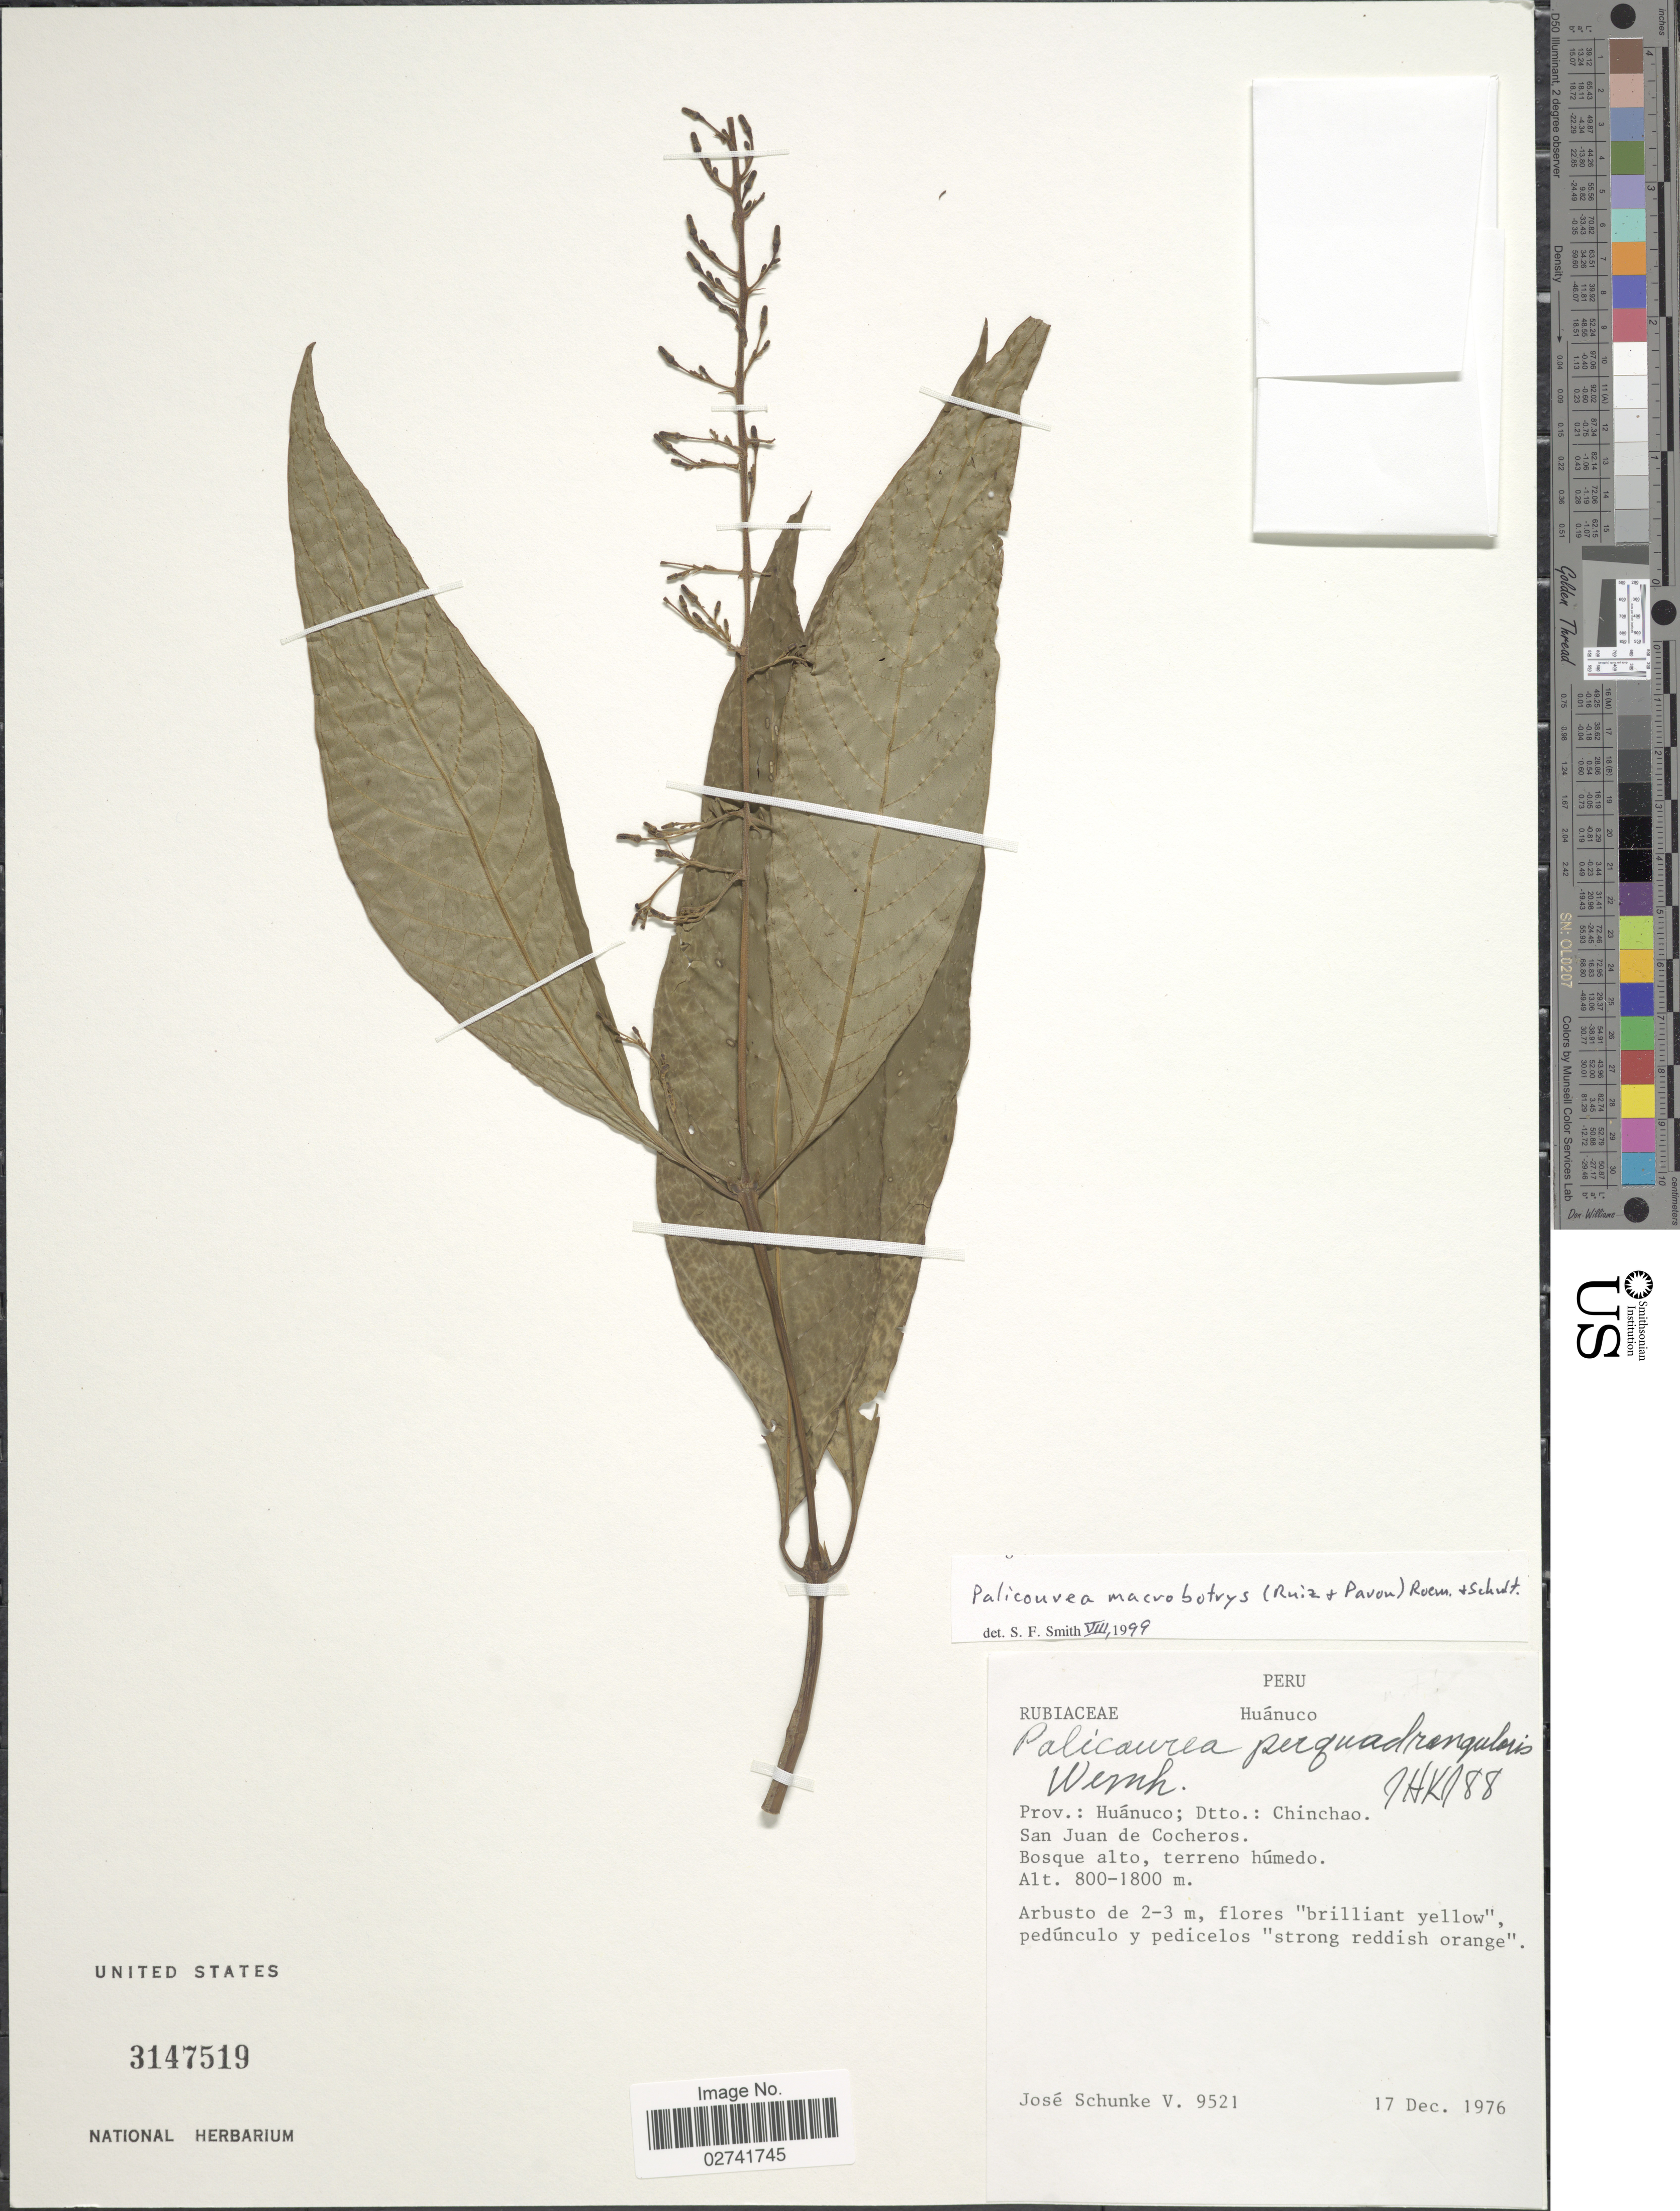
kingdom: Plantae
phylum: Tracheophyta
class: Magnoliopsida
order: Gentianales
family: Rubiaceae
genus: Palicourea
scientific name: Palicourea macrobotrys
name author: (Ruiz & Pav.) Schult.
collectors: J. Schunke Vigo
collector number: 9521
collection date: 1976-12-17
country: Peru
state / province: Huánuco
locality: Prov.: Huánuco; Dtto.: Chinchao. San Juan de Cocheros.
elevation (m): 800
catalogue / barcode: US 3147519